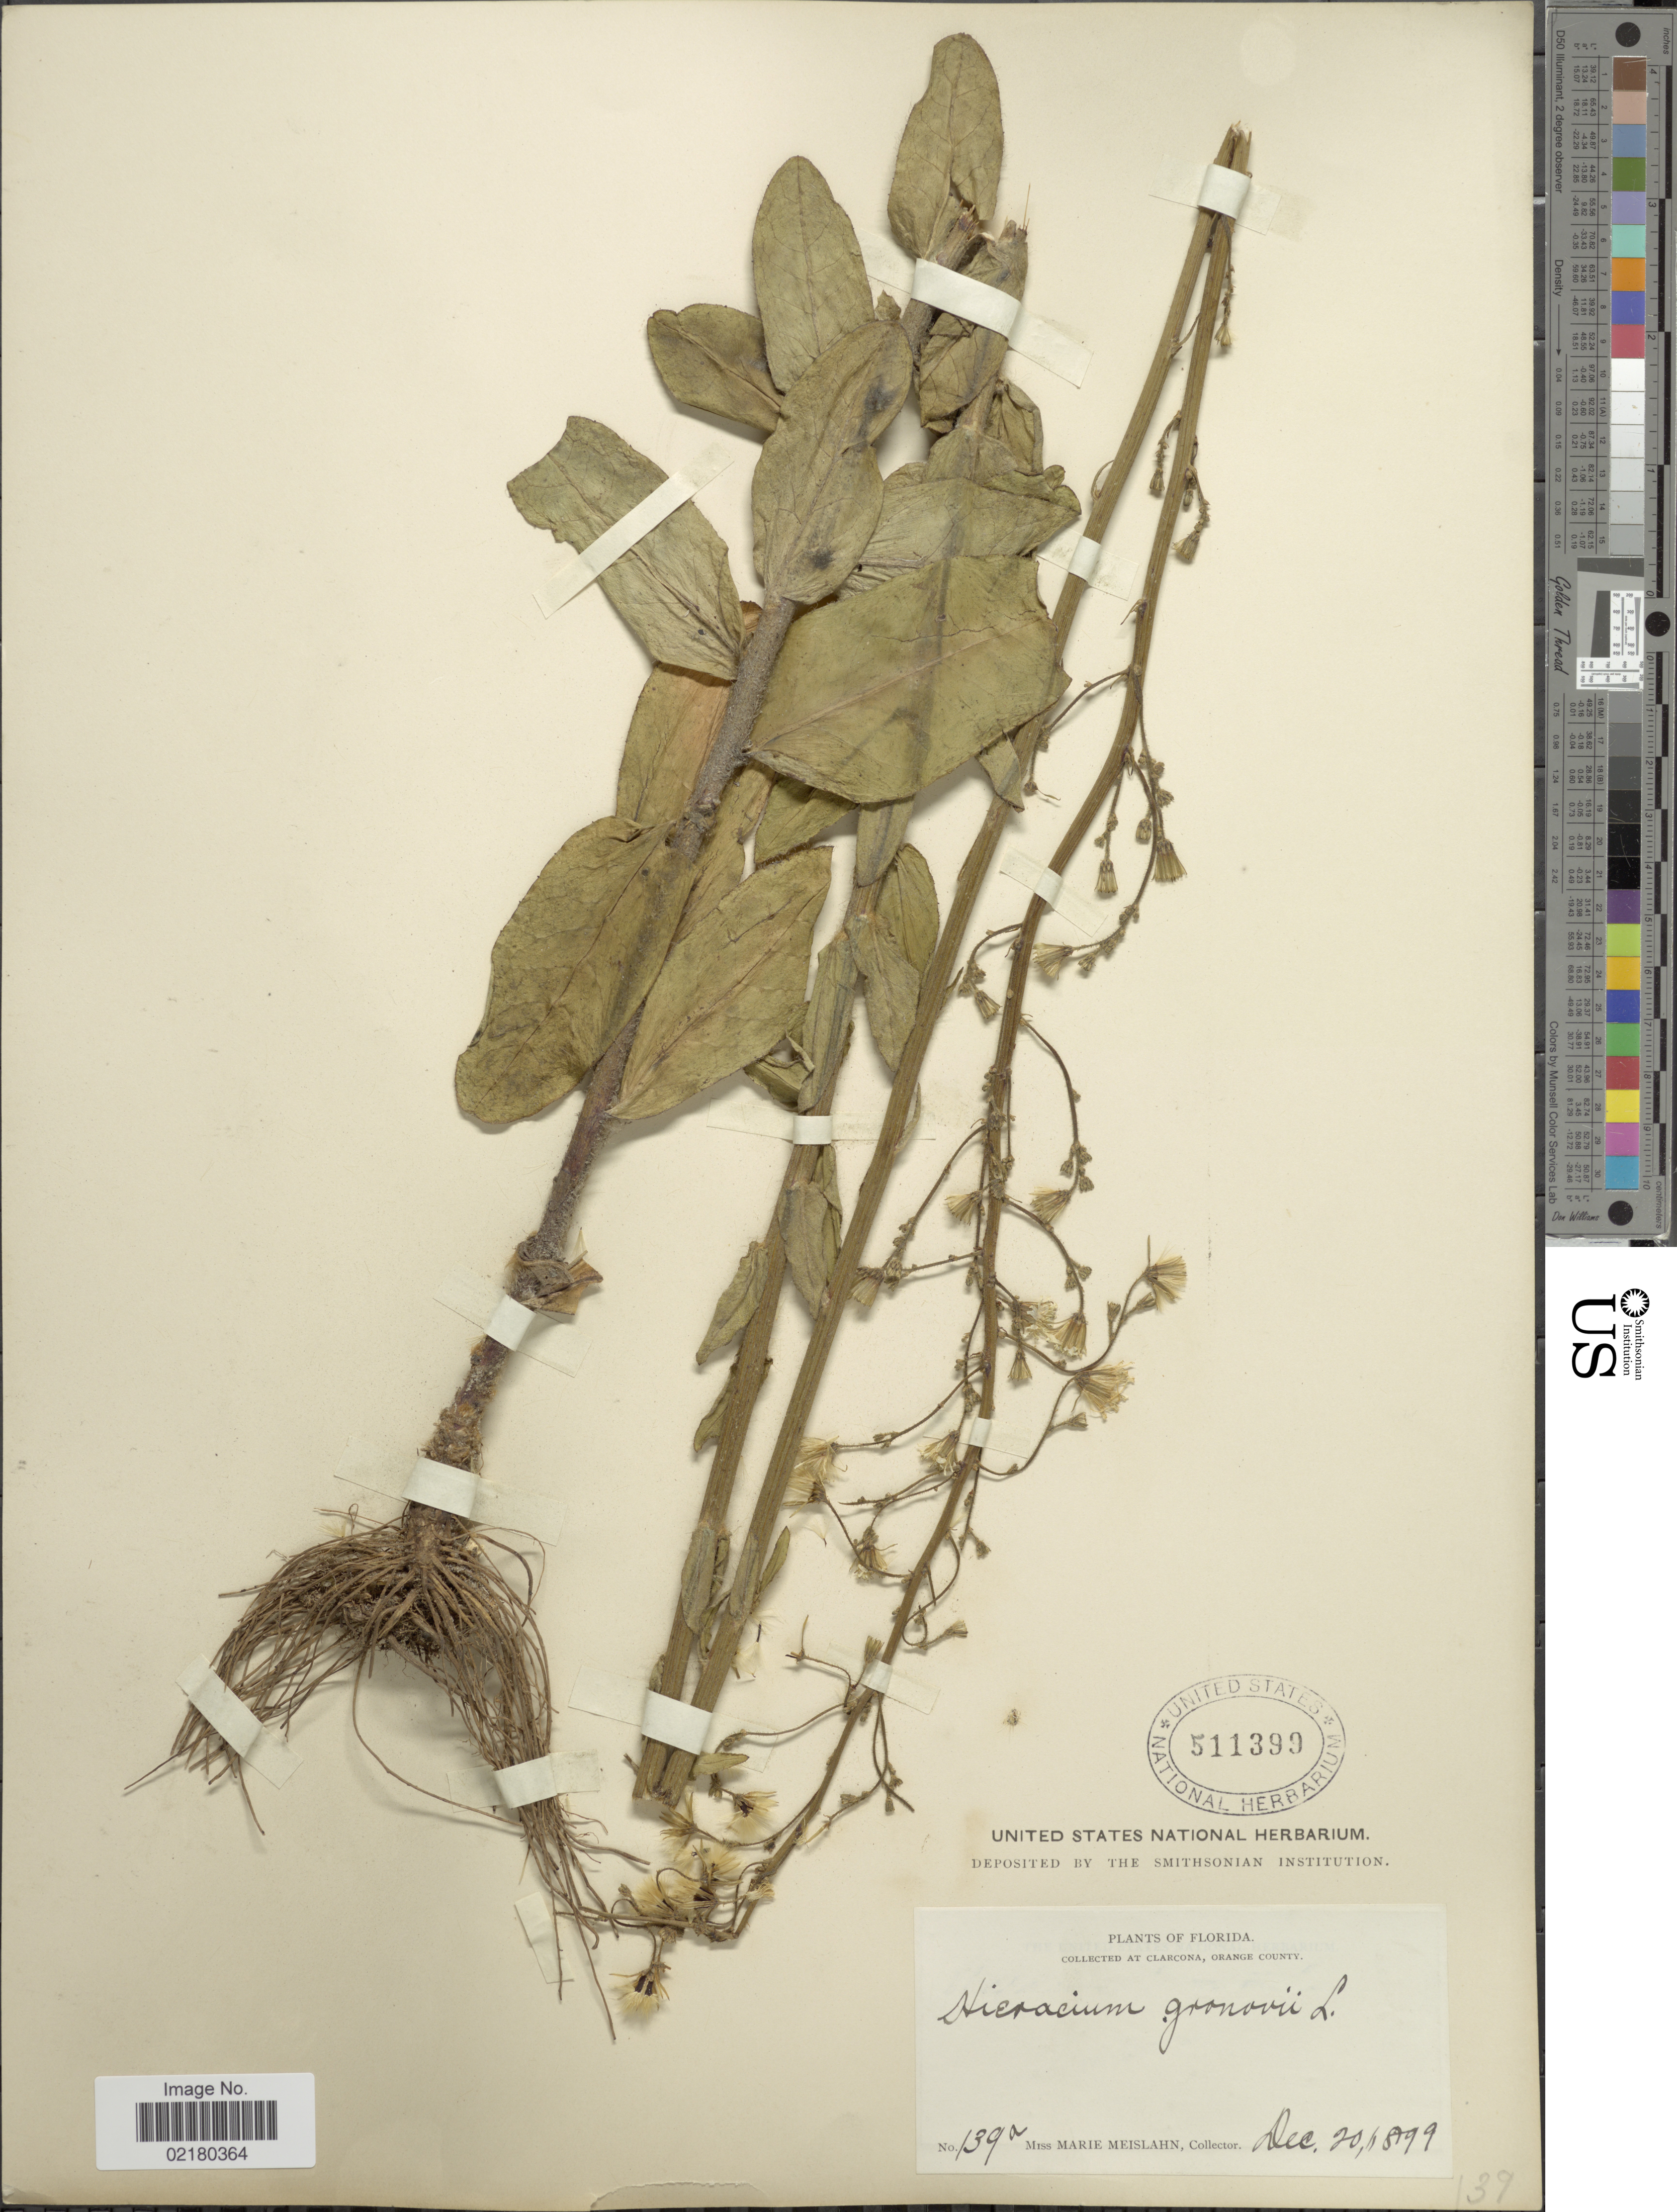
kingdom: Plantae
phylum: Tracheophyta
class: Magnoliopsida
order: Asterales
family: Asteraceae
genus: Hieracium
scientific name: Hieracium gronovii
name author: L.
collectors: M. Meislahn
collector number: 139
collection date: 1899-12-20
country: United States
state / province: Florida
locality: Clarcona, Orange County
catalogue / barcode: US 511399